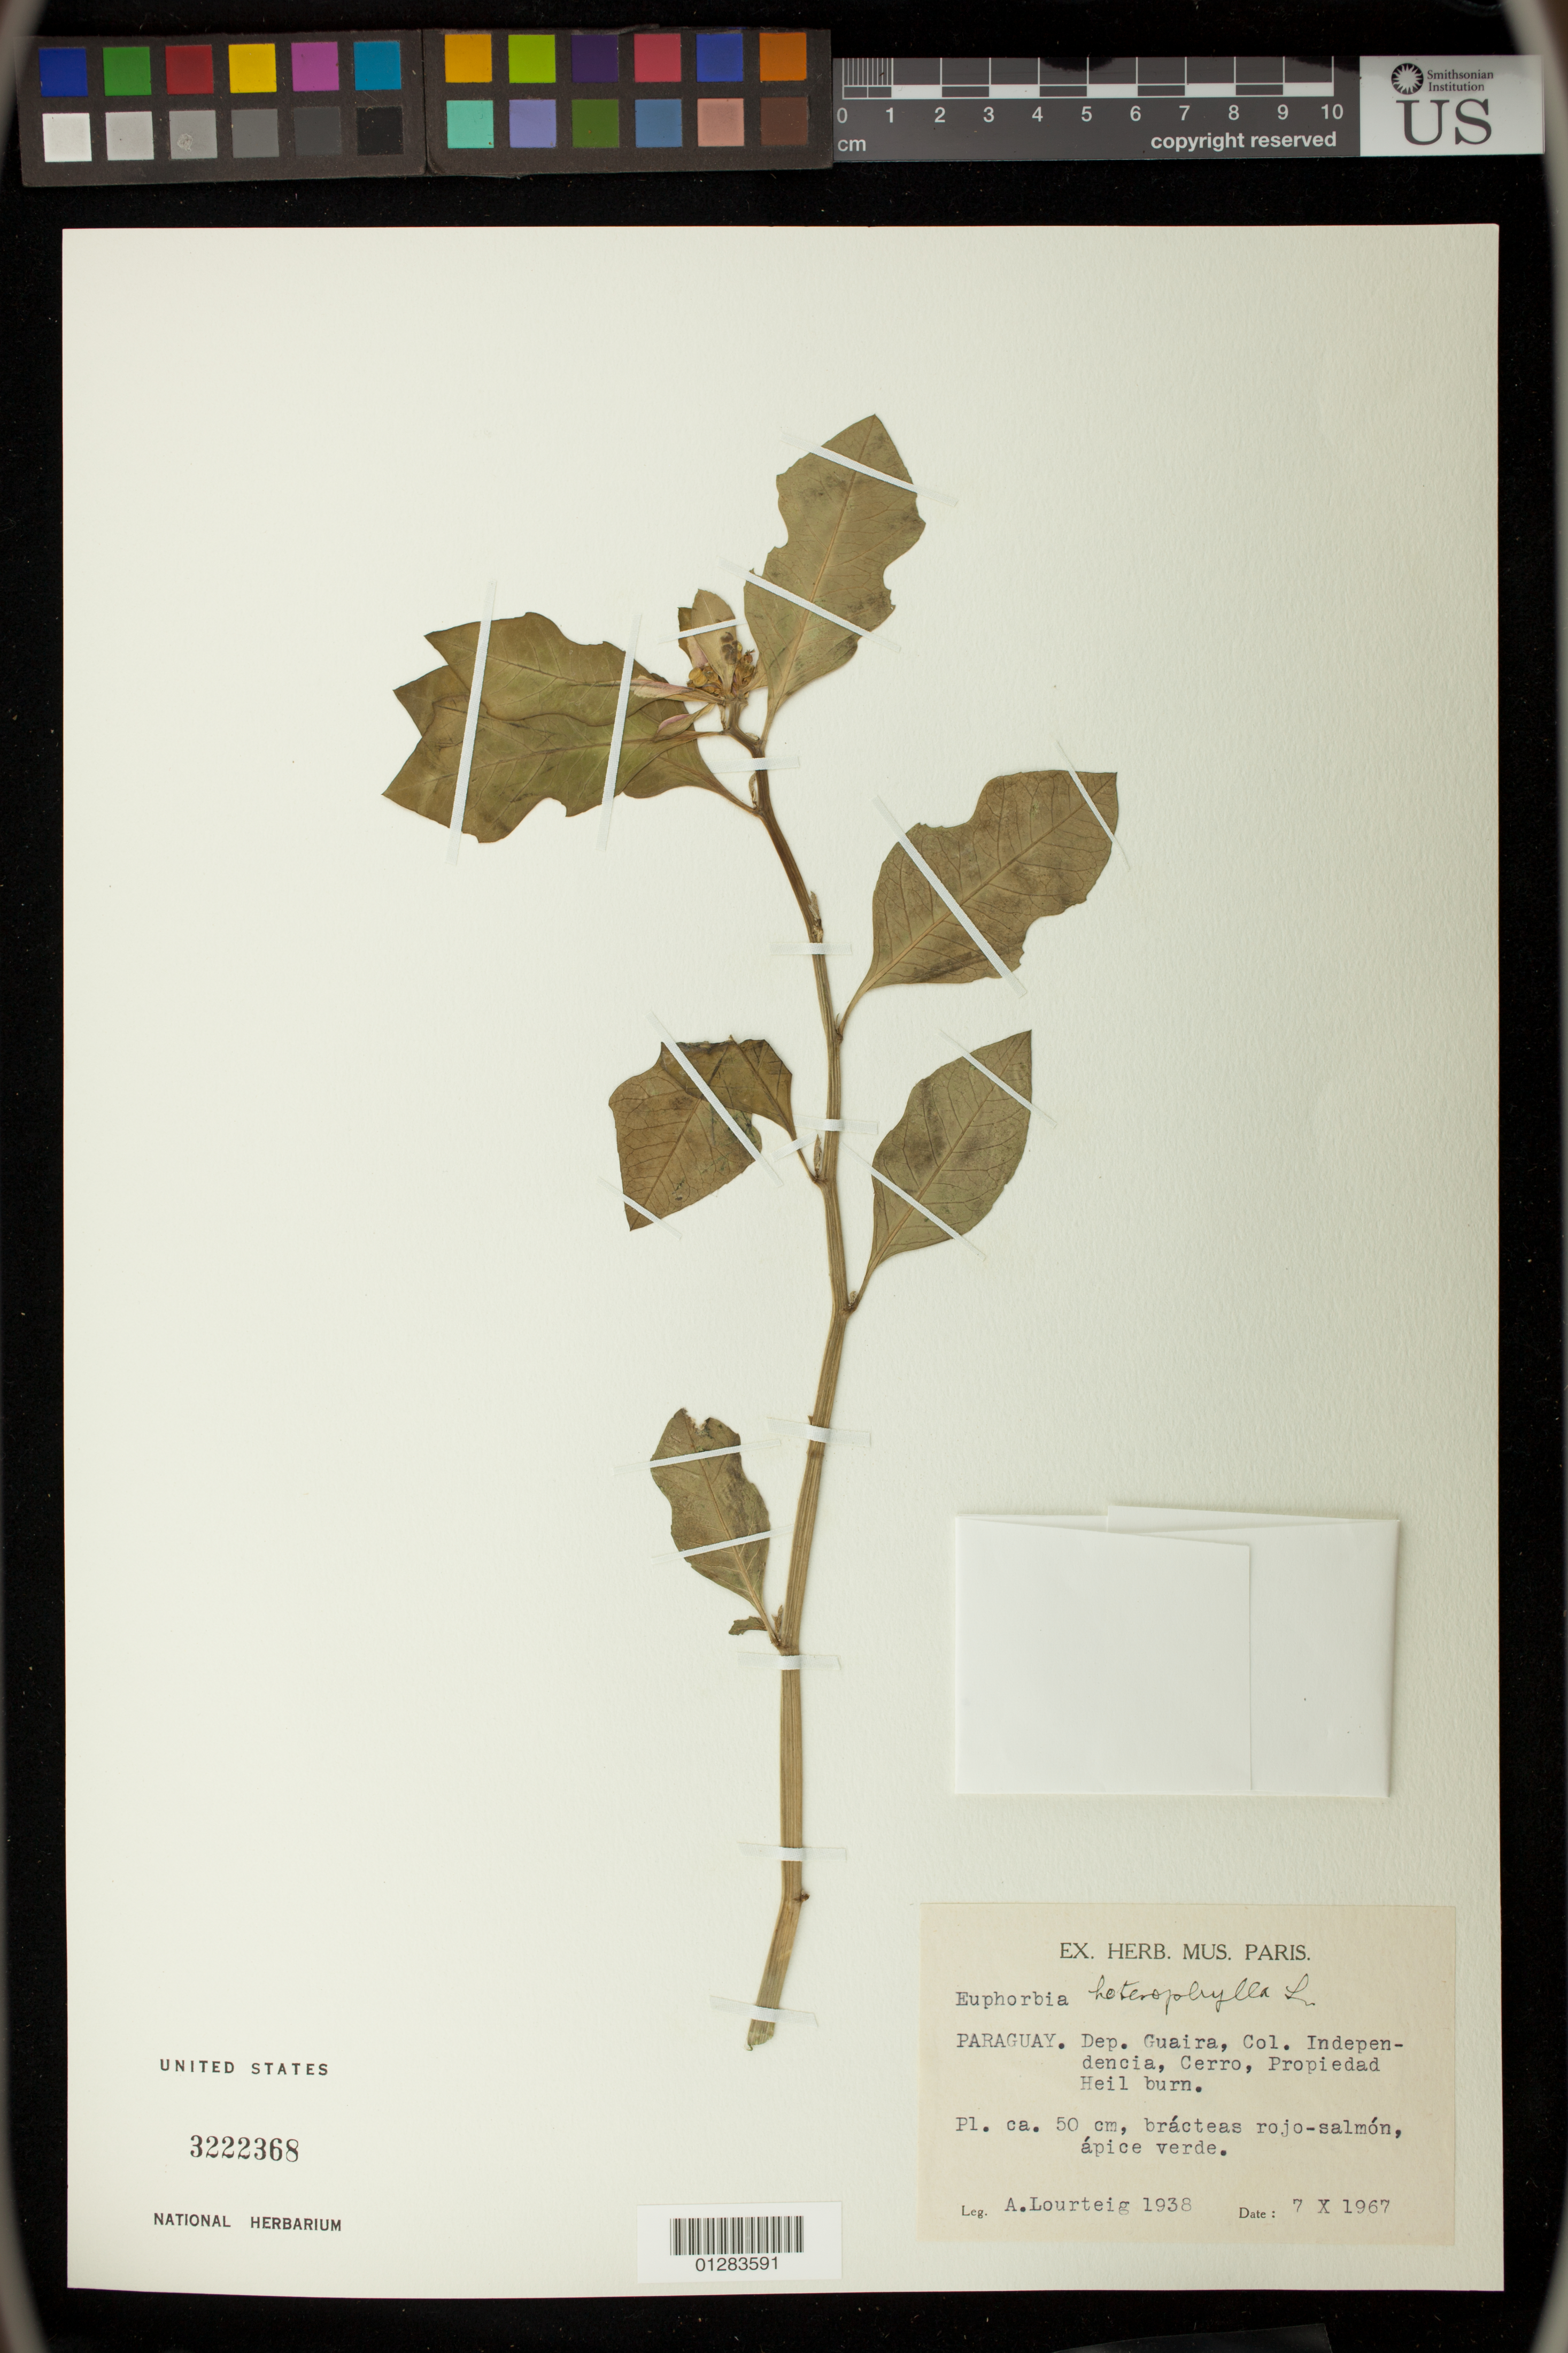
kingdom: Plantae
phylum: Tracheophyta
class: Magnoliopsida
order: Malpighiales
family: Euphorbiaceae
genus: Euphorbia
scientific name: Euphorbia heterophylla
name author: L.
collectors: A. Lourteig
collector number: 1938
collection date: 1967-10-07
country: Paraguay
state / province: Guairá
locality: Col. Independencia, Cerro, Propriedad Heil burn.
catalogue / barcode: US 3222368